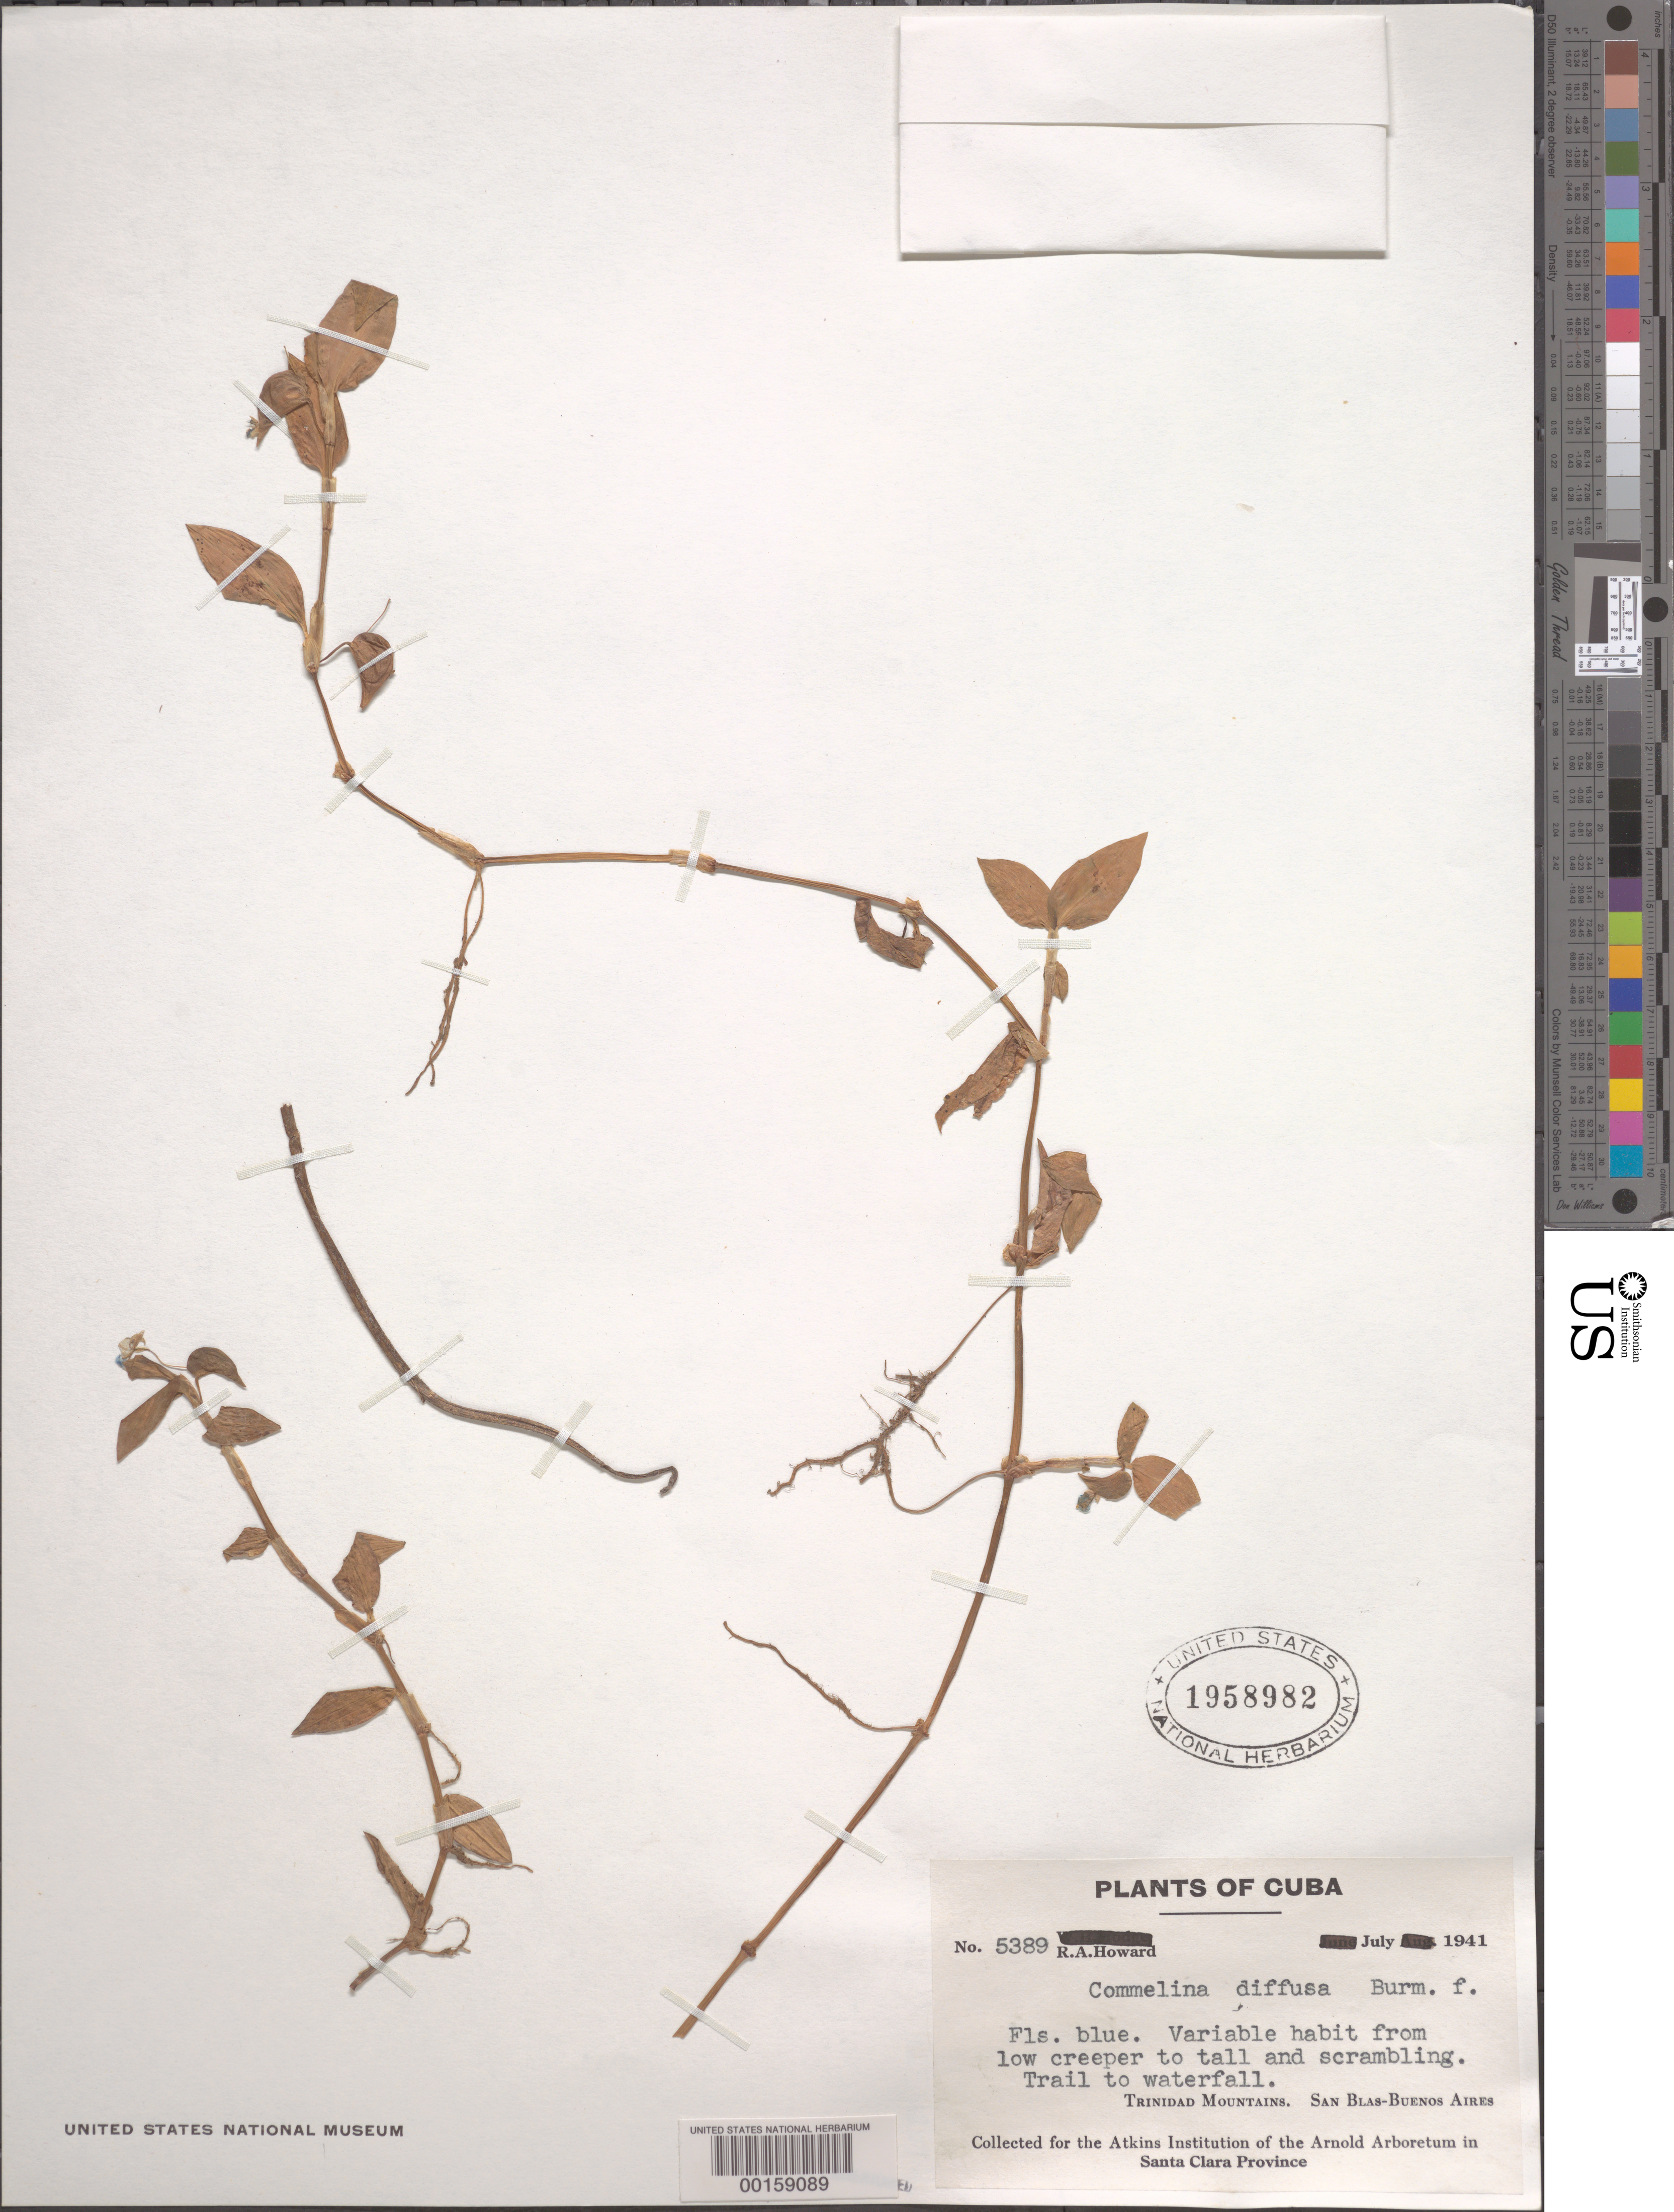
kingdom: Plantae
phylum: Tracheophyta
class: Liliopsida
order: Commelinales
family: Commelinaceae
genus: Commelina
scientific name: Commelina diffusa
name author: Burm. f.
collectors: R. A. Howard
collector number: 5389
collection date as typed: Jul 1941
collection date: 1941-07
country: Cuba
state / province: Las Villas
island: Greater Antilles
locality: Trinidad mountains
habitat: Trailside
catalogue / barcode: US 1958982